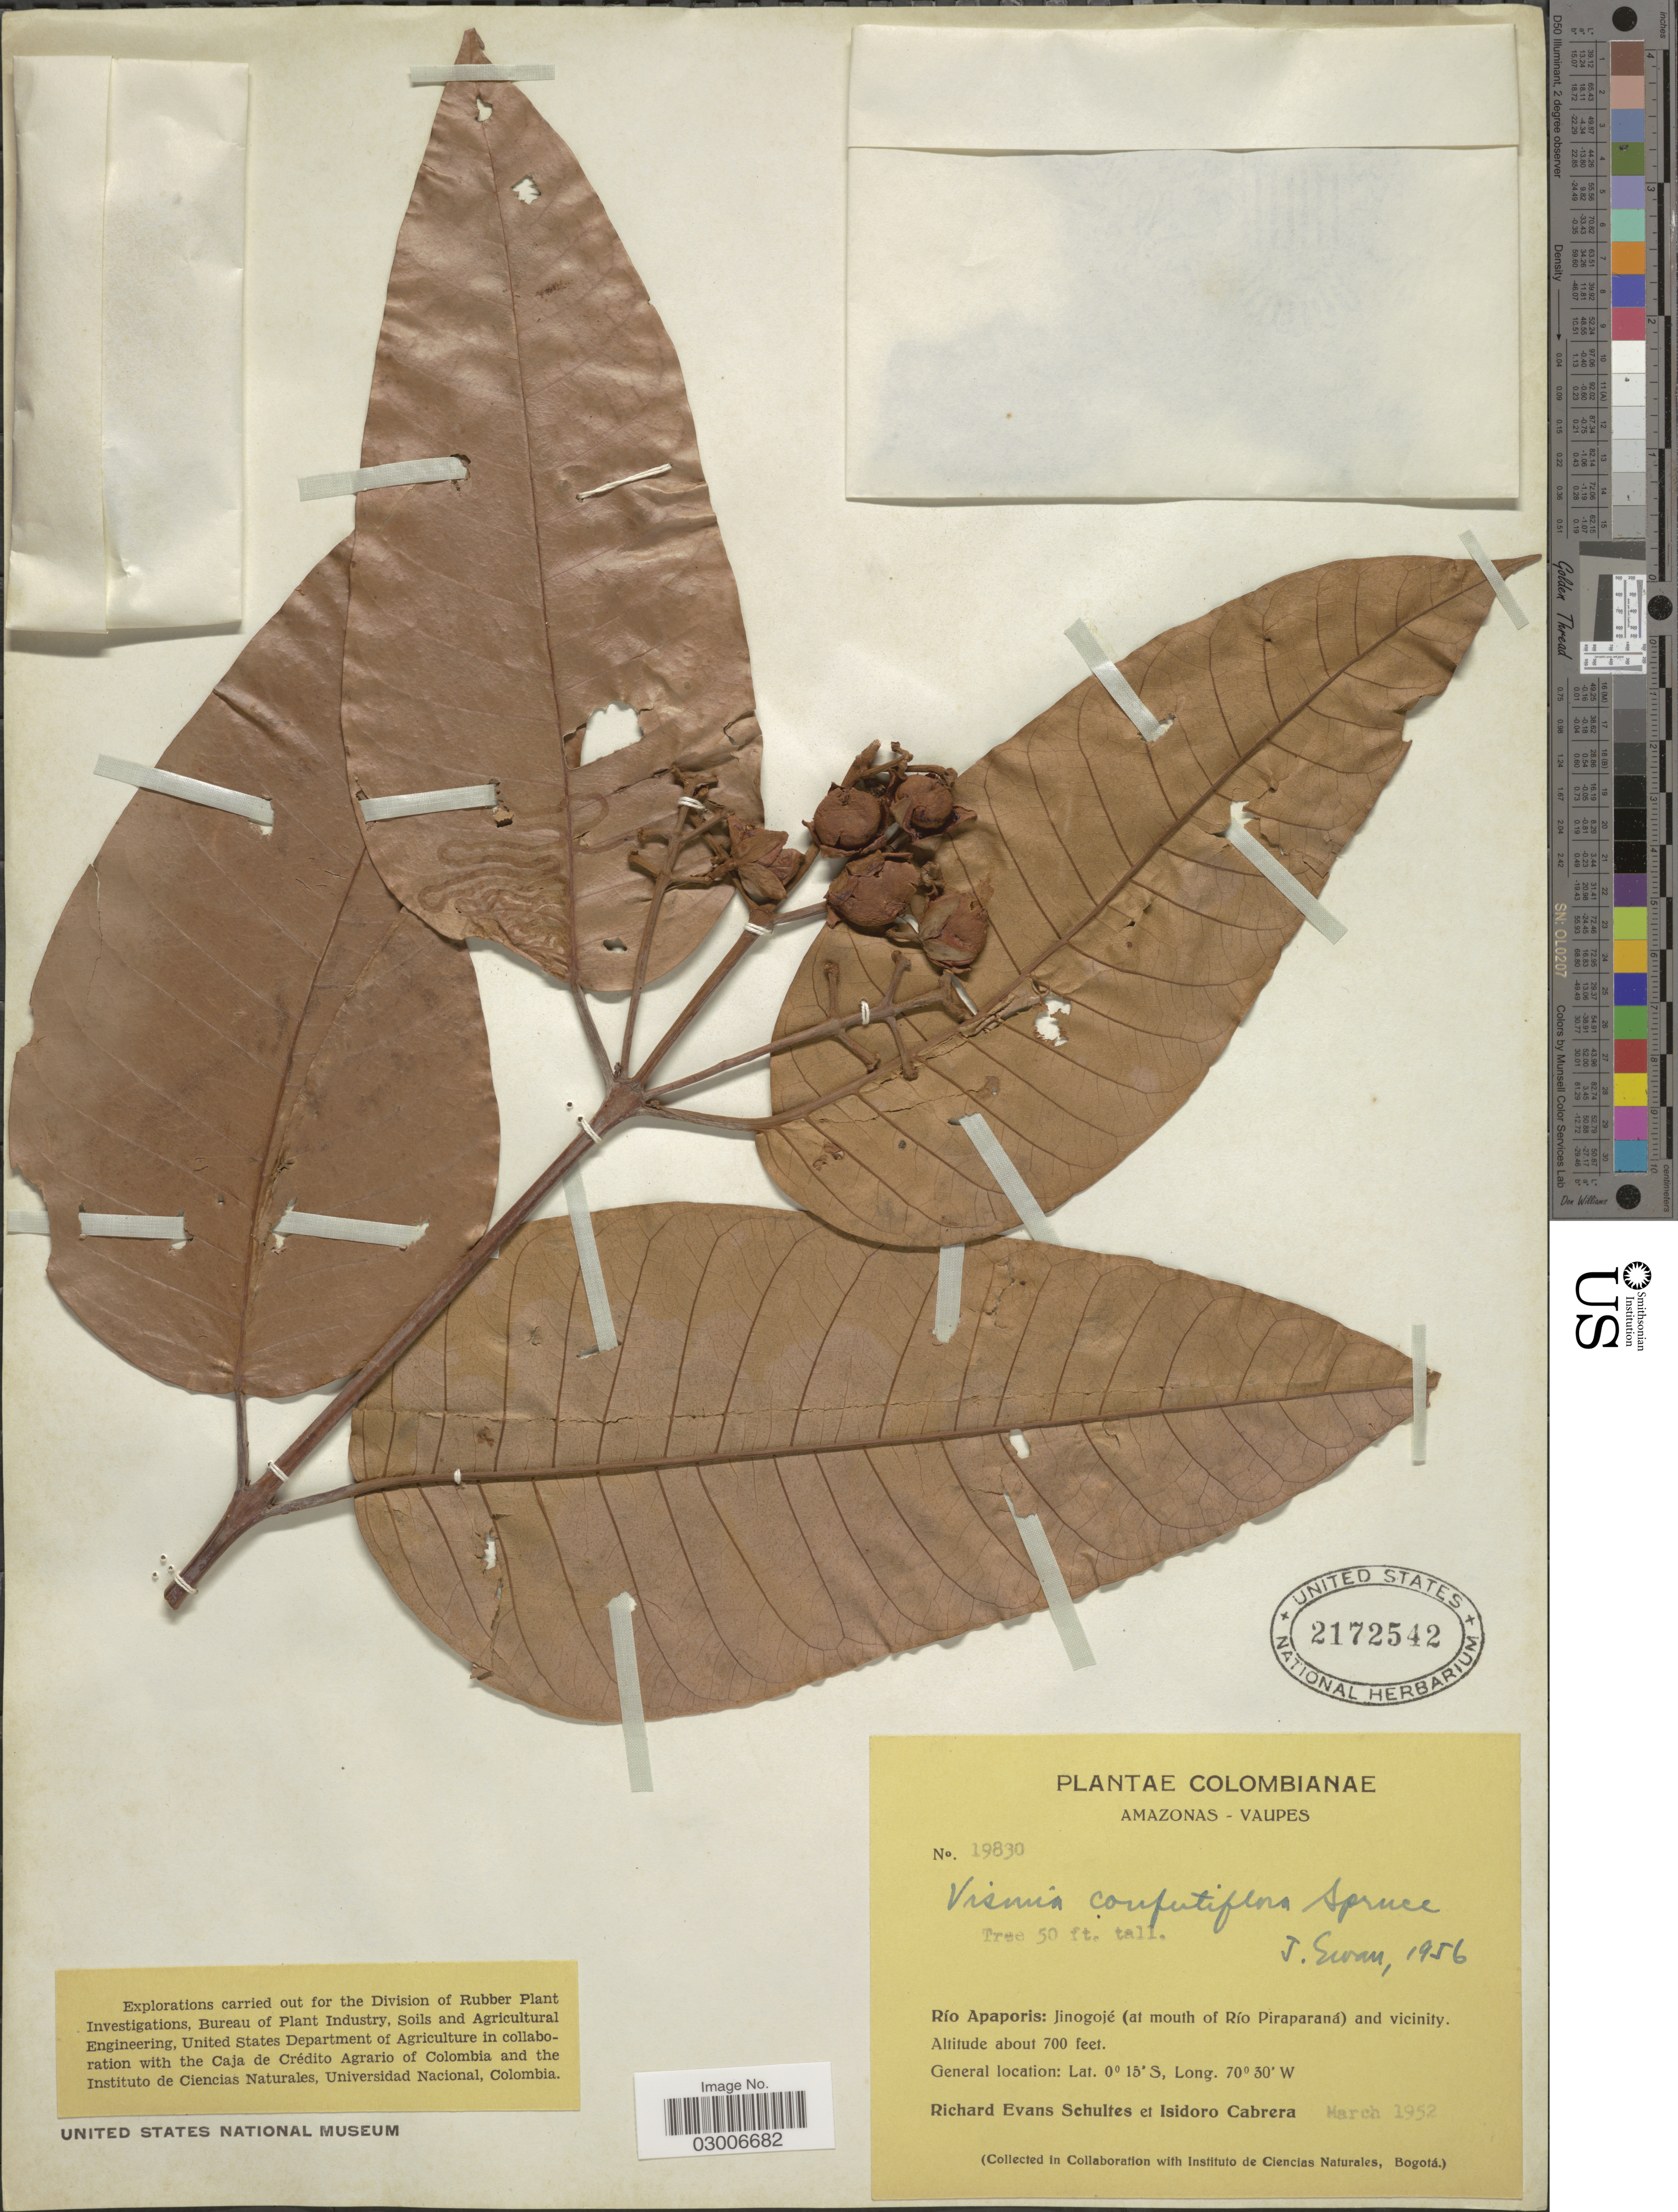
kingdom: Plantae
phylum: Tracheophyta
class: Magnoliopsida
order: Malpighiales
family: Hypericaceae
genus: Vismia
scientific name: Vismia confertiflora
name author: Spruce ex Reichardt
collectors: R. E. Schultes & I. Cabrera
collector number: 19830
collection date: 1952-03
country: Colombia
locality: Amazonas - Vaupes, Río Apaporis: Jinogojé (at mouth of Río Piraparaná) and vicinity.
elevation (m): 213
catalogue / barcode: US 2172542